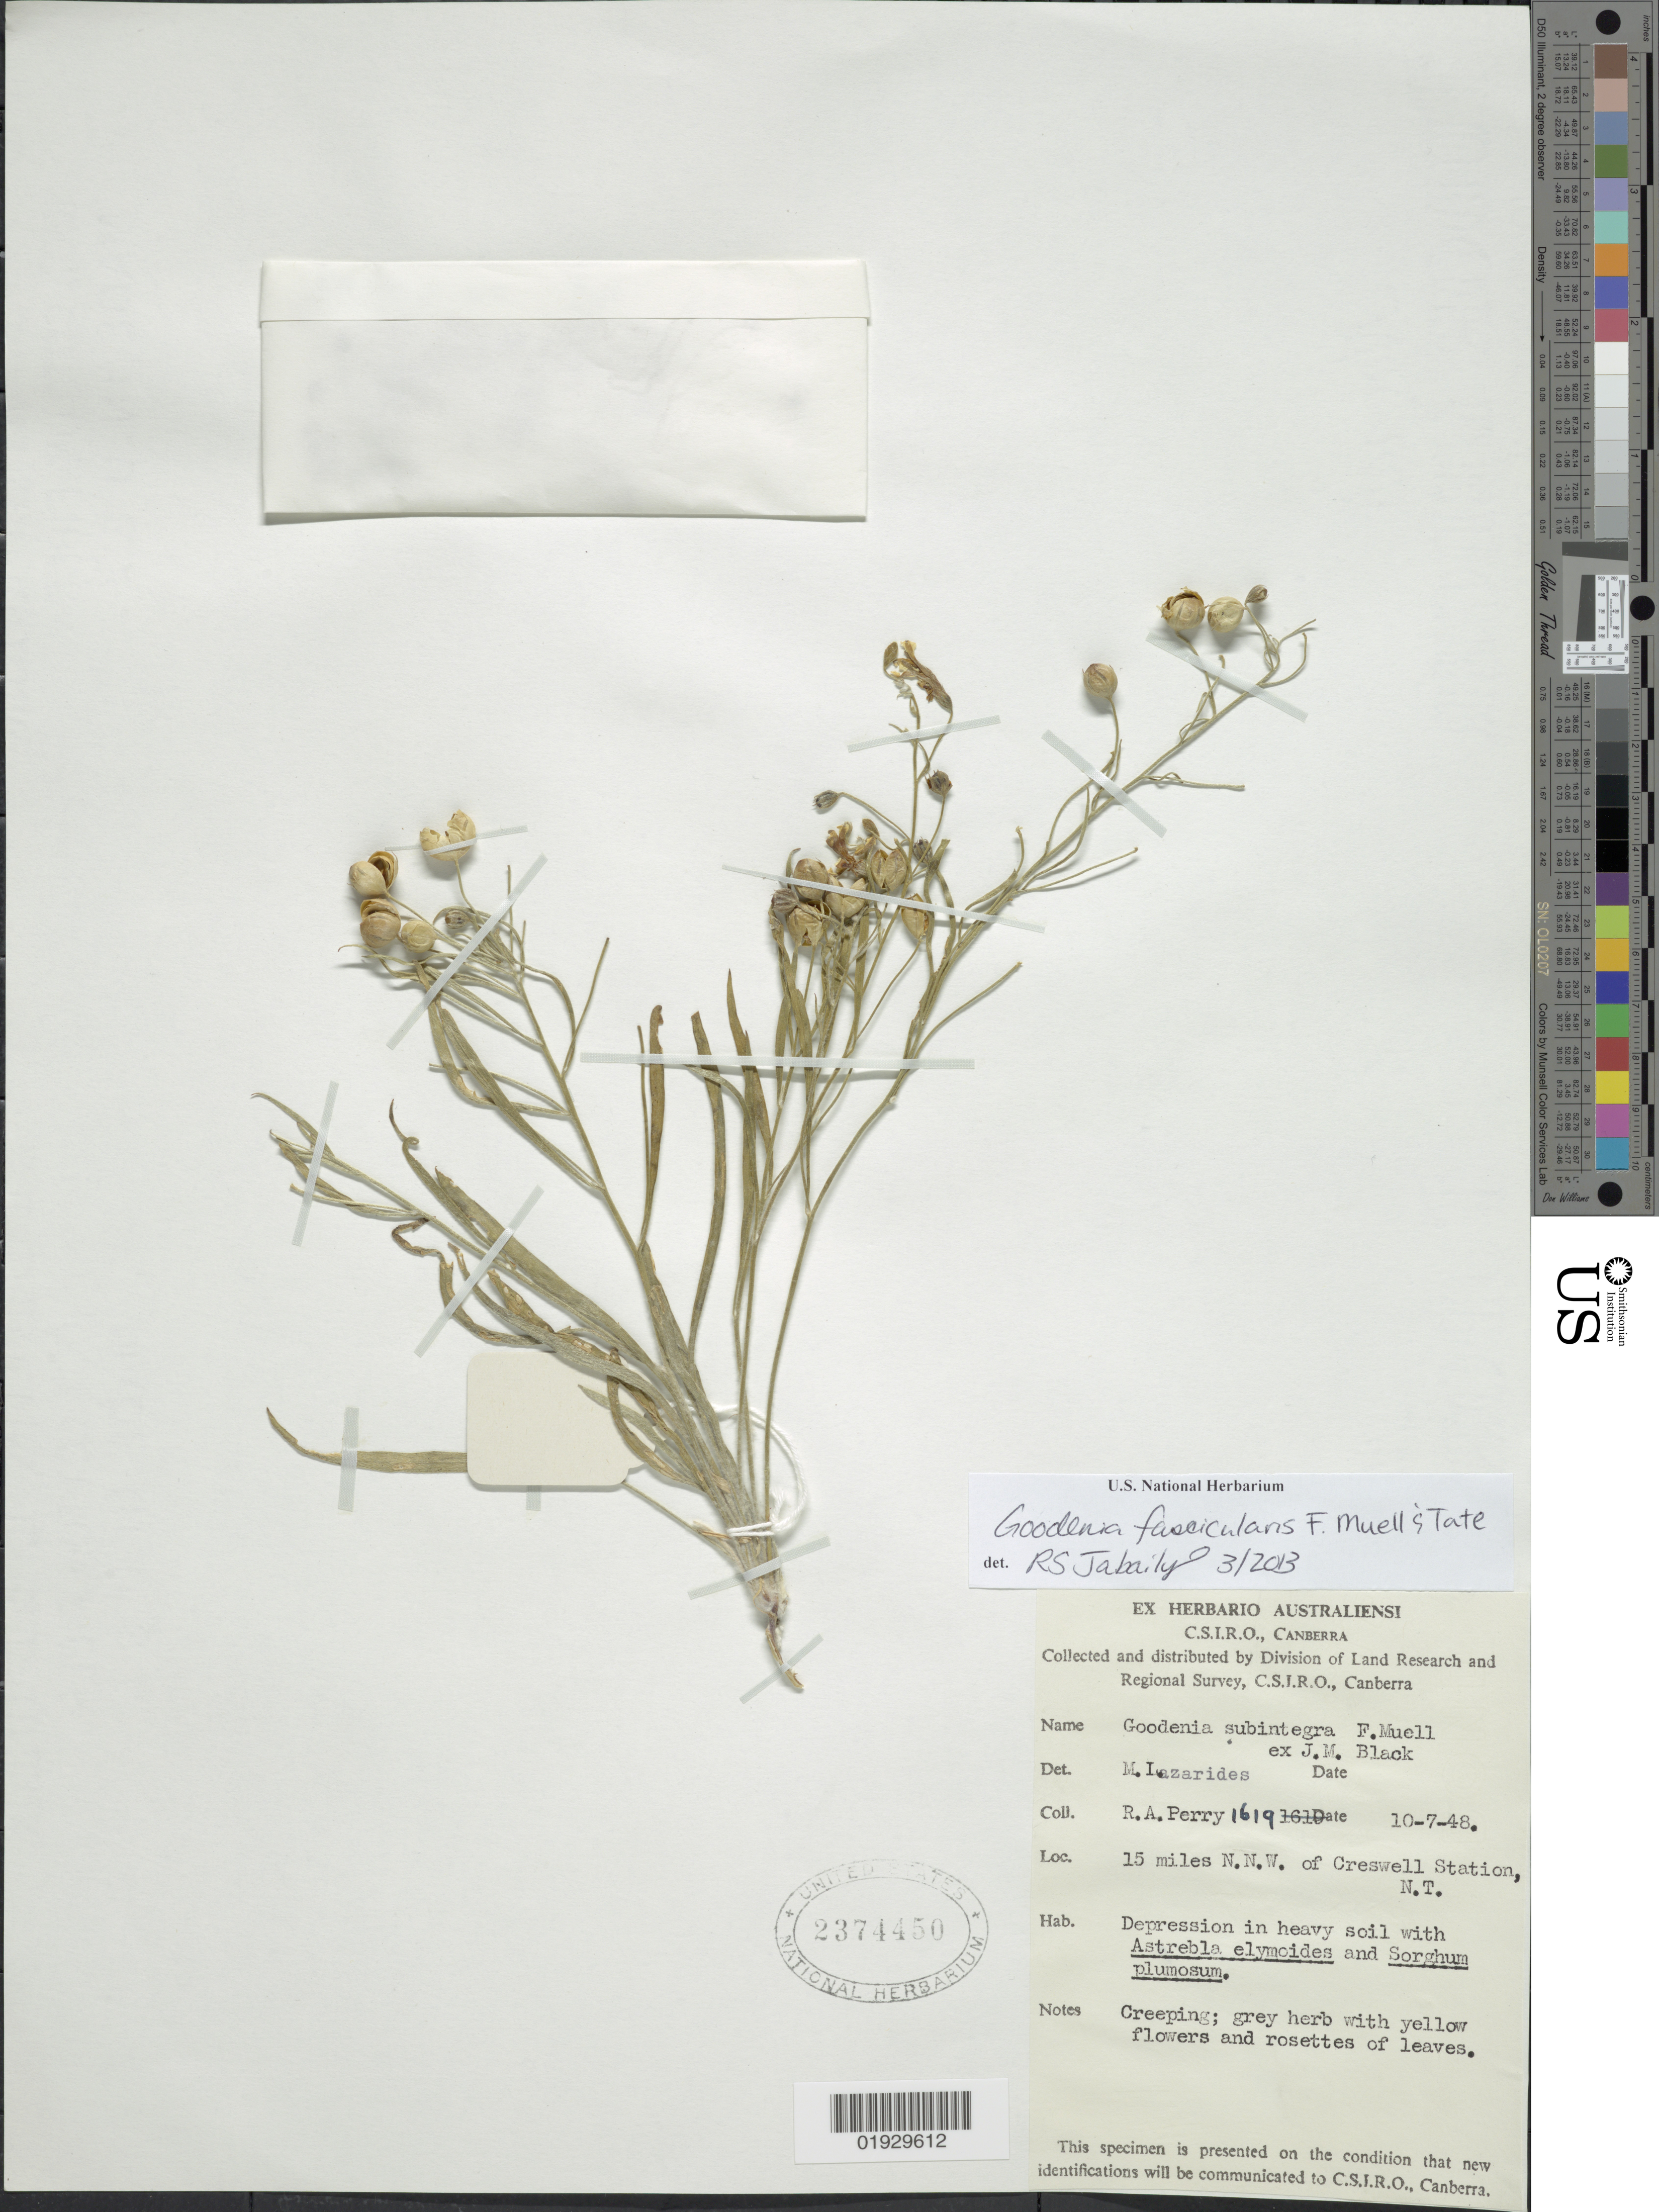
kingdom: Plantae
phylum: Tracheophyta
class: Magnoliopsida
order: Asterales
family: Goodeniaceae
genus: Goodenia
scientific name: Goodenia subintegra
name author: F. Muell.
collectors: Perry, R. A.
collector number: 1619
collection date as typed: Transcribed d/m/y: 10/7/48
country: Australia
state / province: Northern Territory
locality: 15 miles N.N.W. of Creswell Station, N.T.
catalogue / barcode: US 2374450